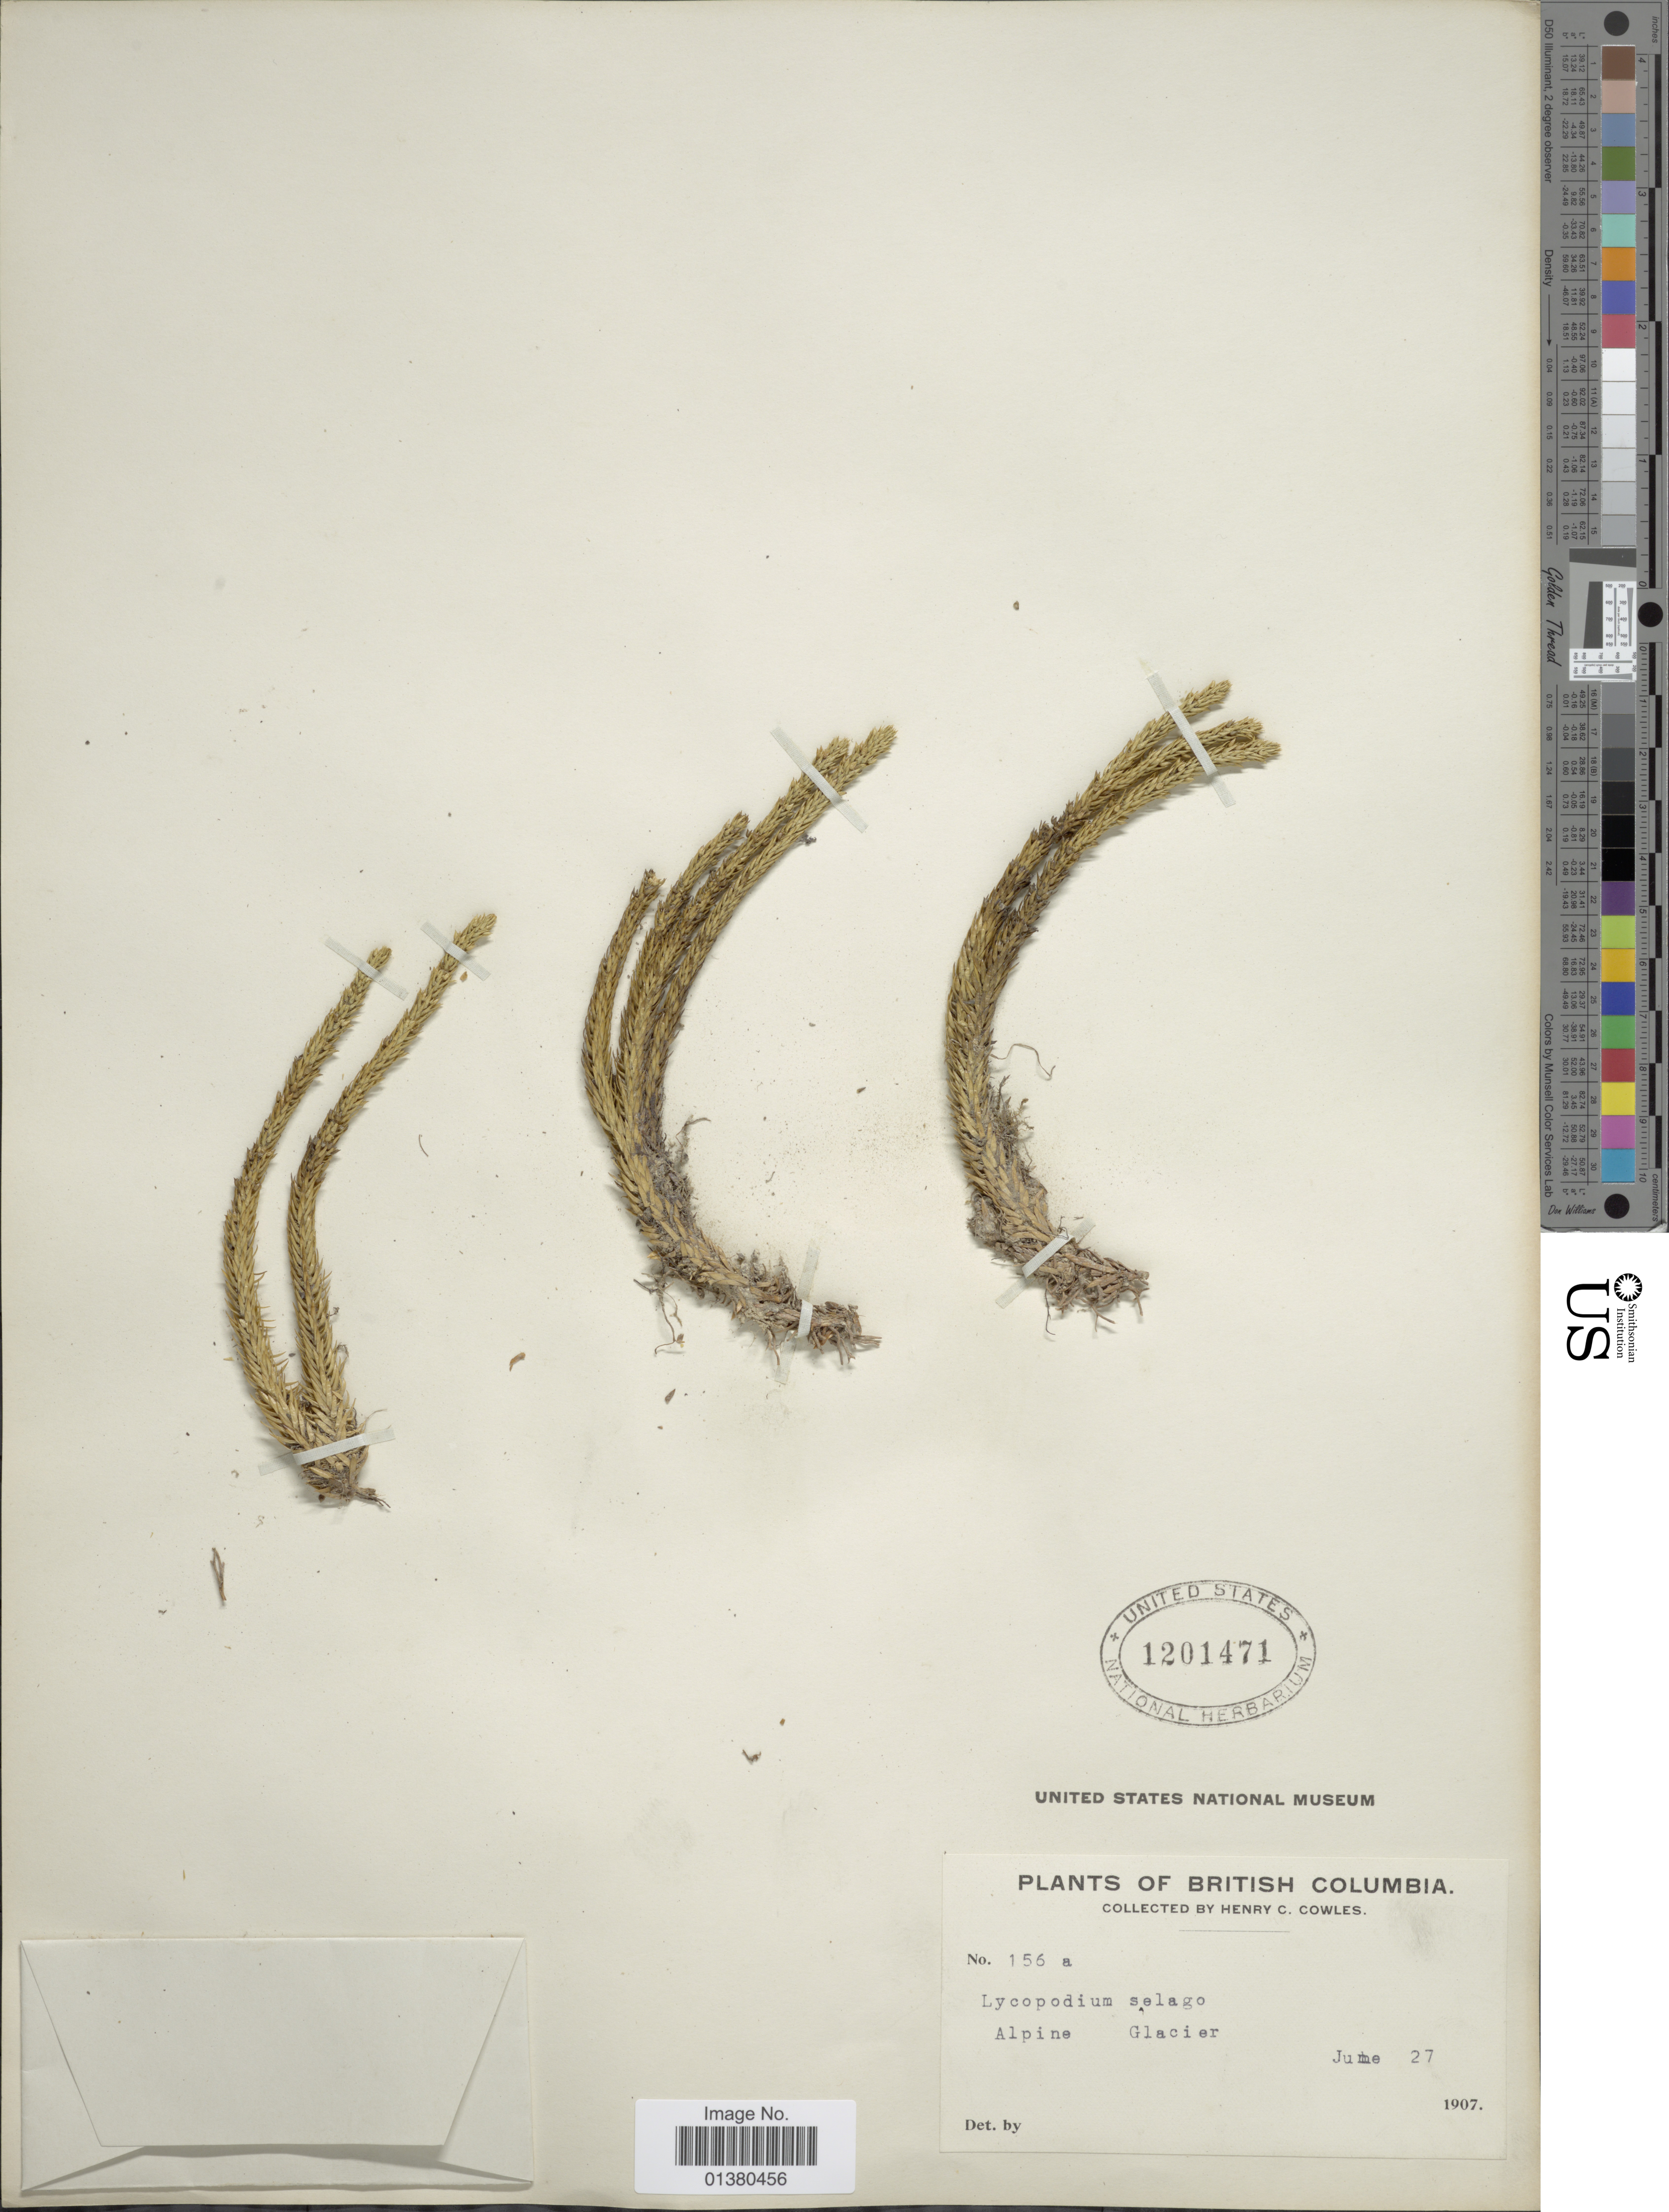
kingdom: Plantae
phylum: Tracheophyta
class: Lycopodiopsida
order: Lycopodiales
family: Lycopodiaceae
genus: Huperzia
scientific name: Huperzia selago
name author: (L.) Bernh. ex Schrank & Mart.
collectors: H. Cowles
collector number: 156 a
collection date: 1907-06-27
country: Canada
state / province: British Columbia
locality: Alpine Glacier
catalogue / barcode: US 1201471